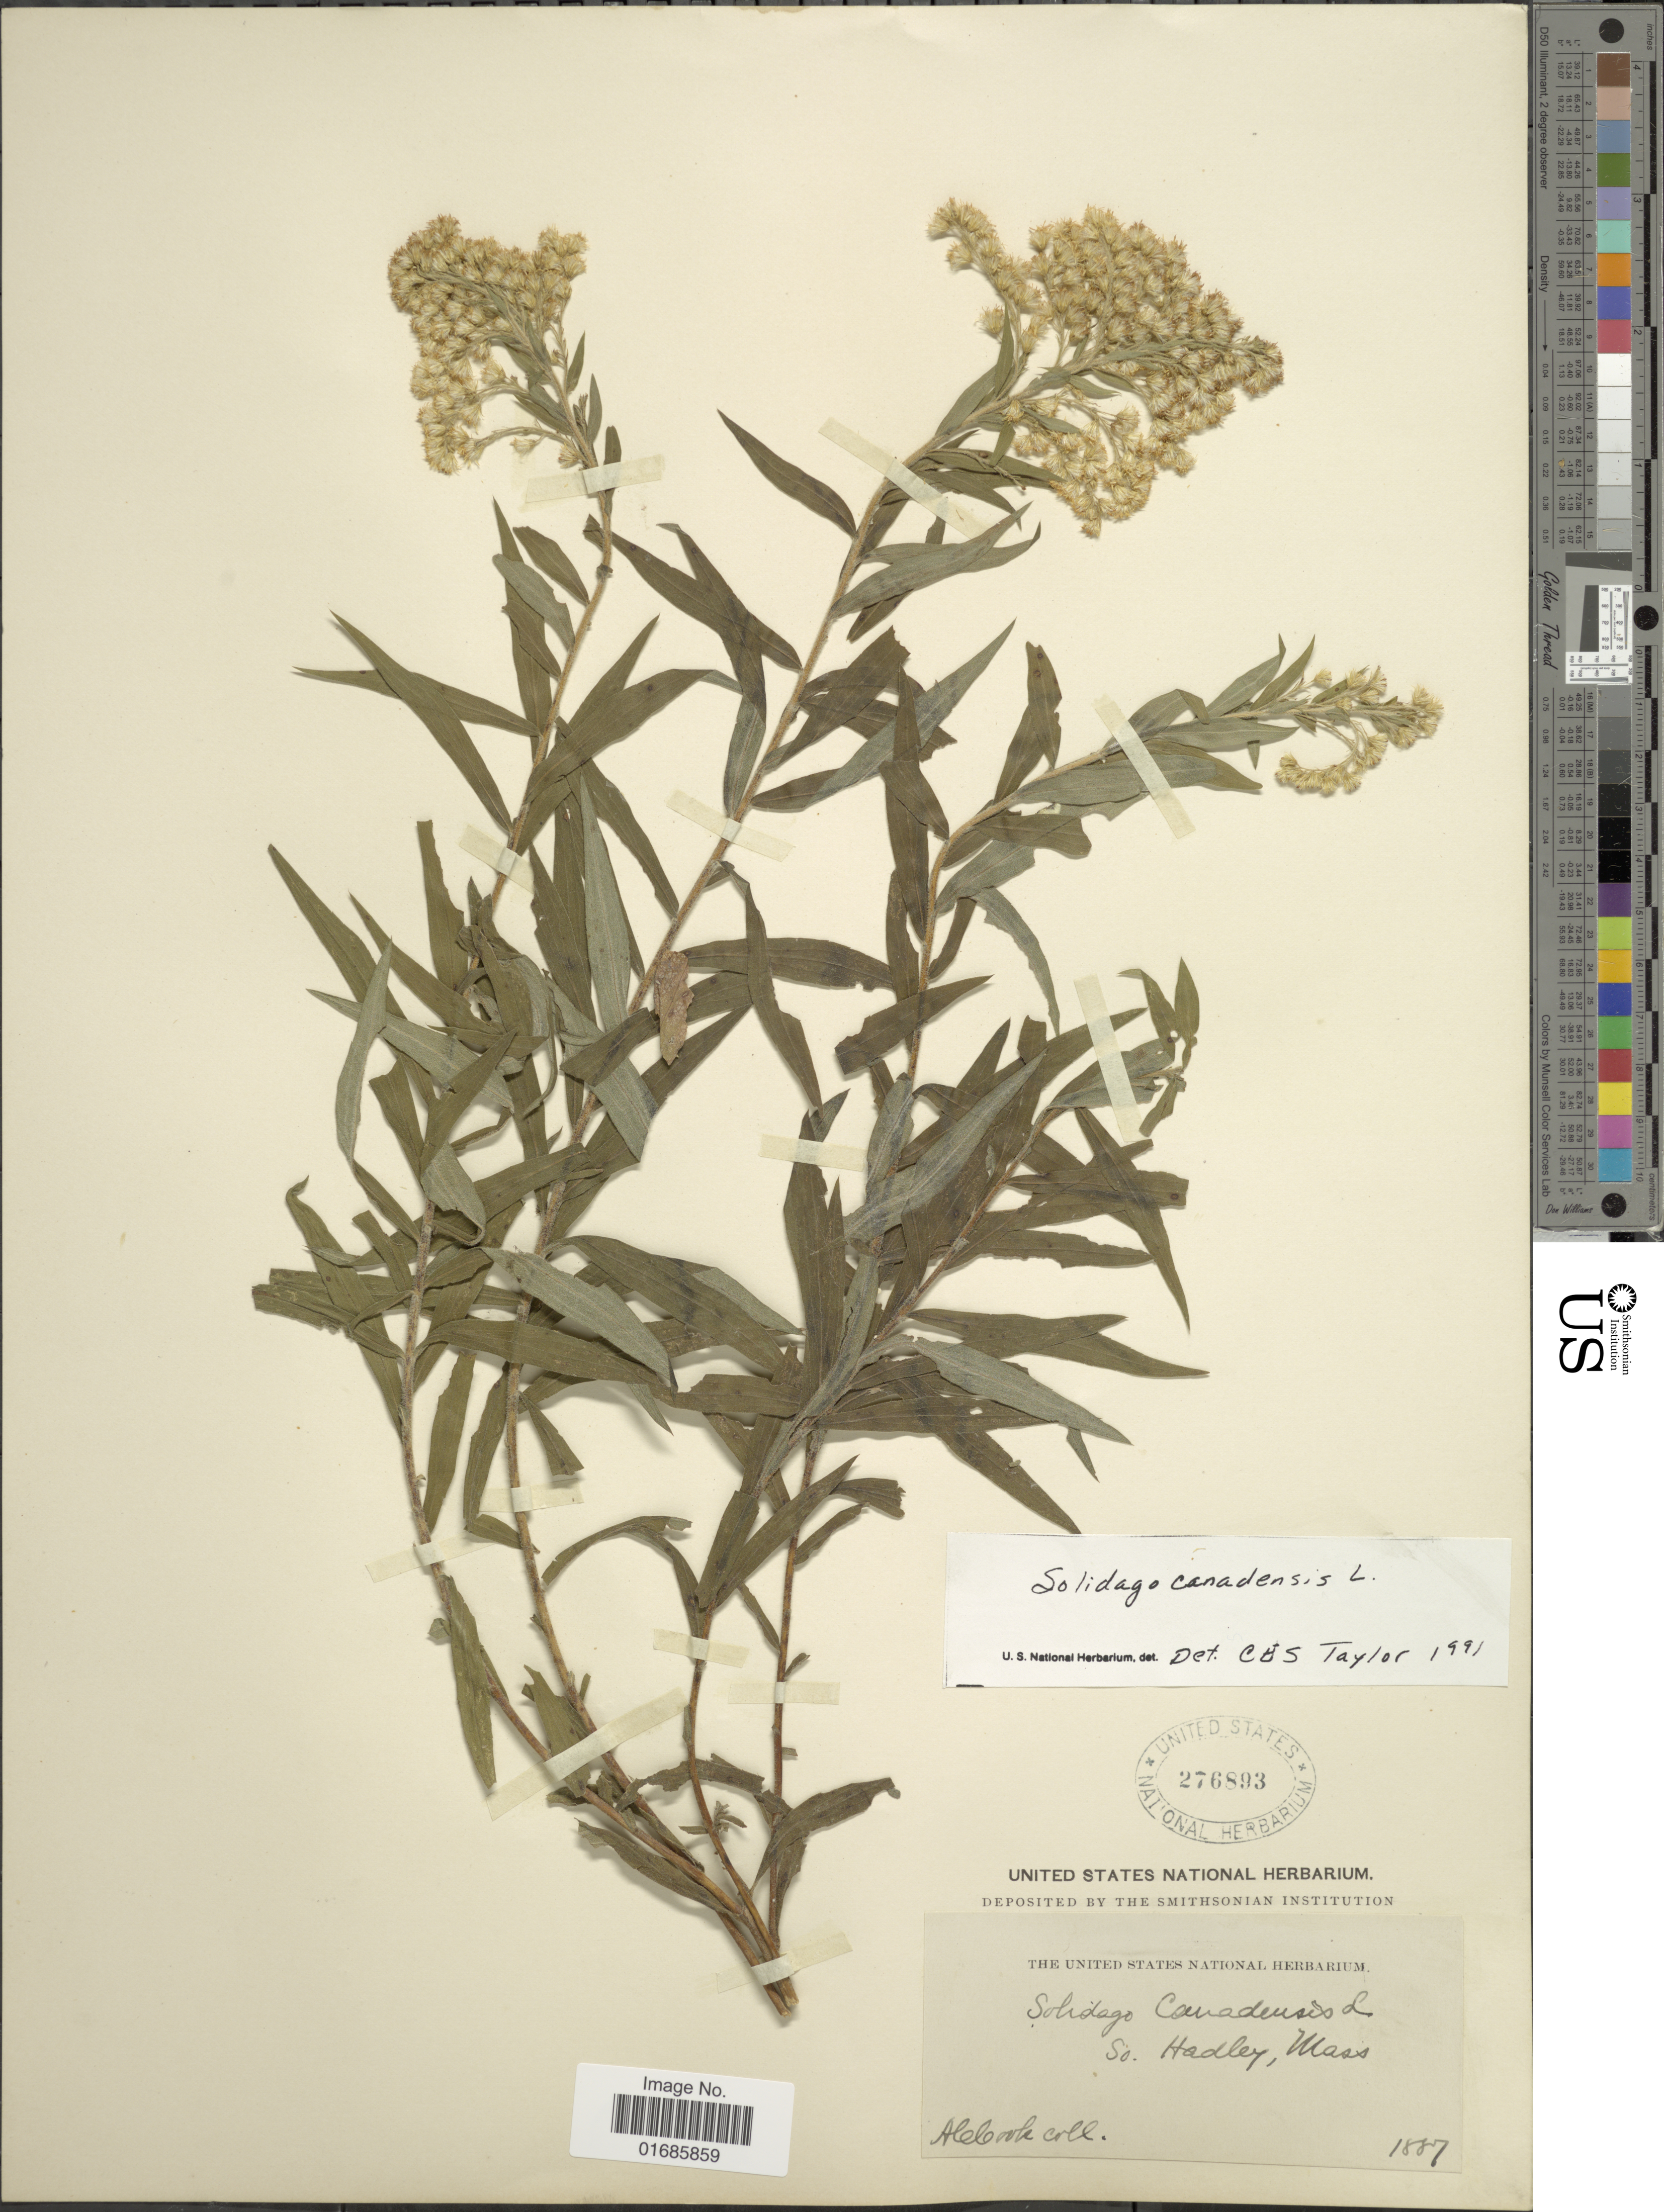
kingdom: Plantae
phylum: Tracheophyta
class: Magnoliopsida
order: Asterales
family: Asteraceae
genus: Solidago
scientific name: Solidago canadensis var. scabra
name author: (Muhl. ex Willd.) Torr. & A. Gray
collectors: A. Cook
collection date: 1887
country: United States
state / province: Massachusetts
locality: So. Hadley, Mass.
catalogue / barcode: US 276893